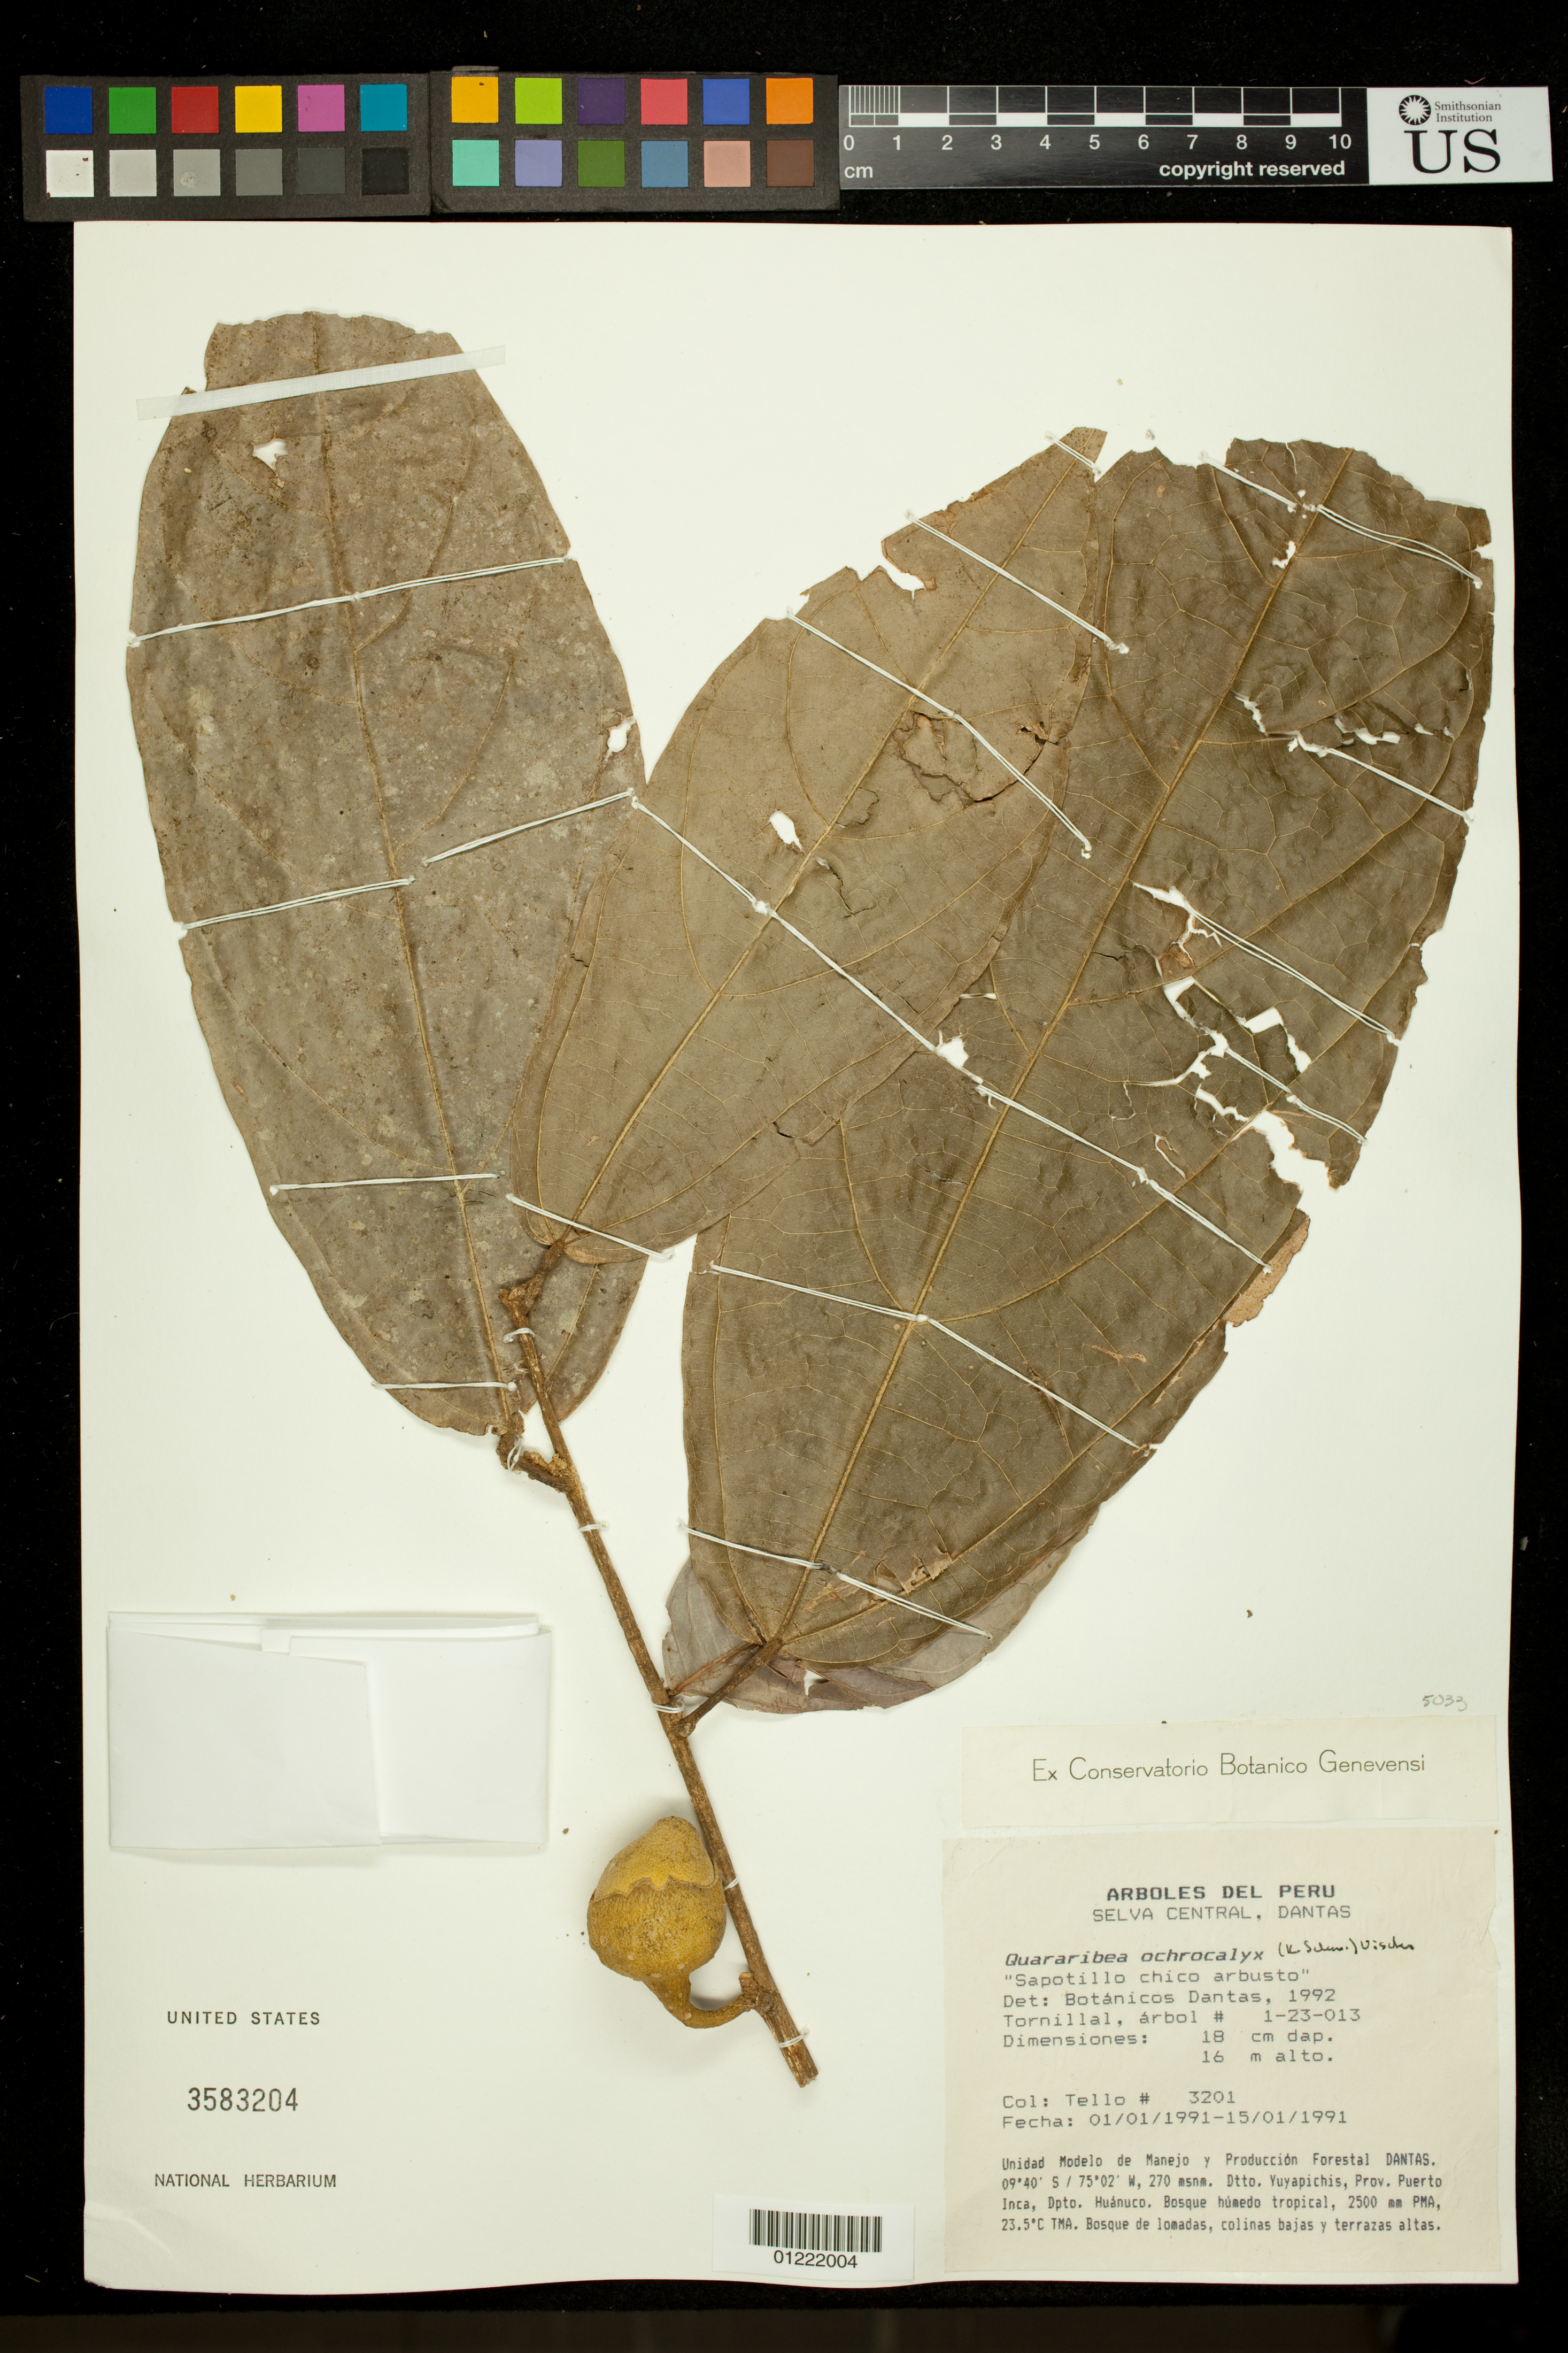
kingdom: Plantae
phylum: Tracheophyta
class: Magnoliopsida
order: Malvales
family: Malvaceae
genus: Quararibea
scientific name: Quararibea ochrocalyx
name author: (K. Schum.) Vischer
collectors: -. Tello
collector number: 3201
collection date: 1991-01-01/1991-01-15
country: Peru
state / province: Huánuco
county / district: Puerto Inca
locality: Selva Central, Dantas. Unidad Modela de Manejo y Produccion Forestal Dantas, Dtto. Yuyapichis.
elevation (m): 270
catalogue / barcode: US 3583204